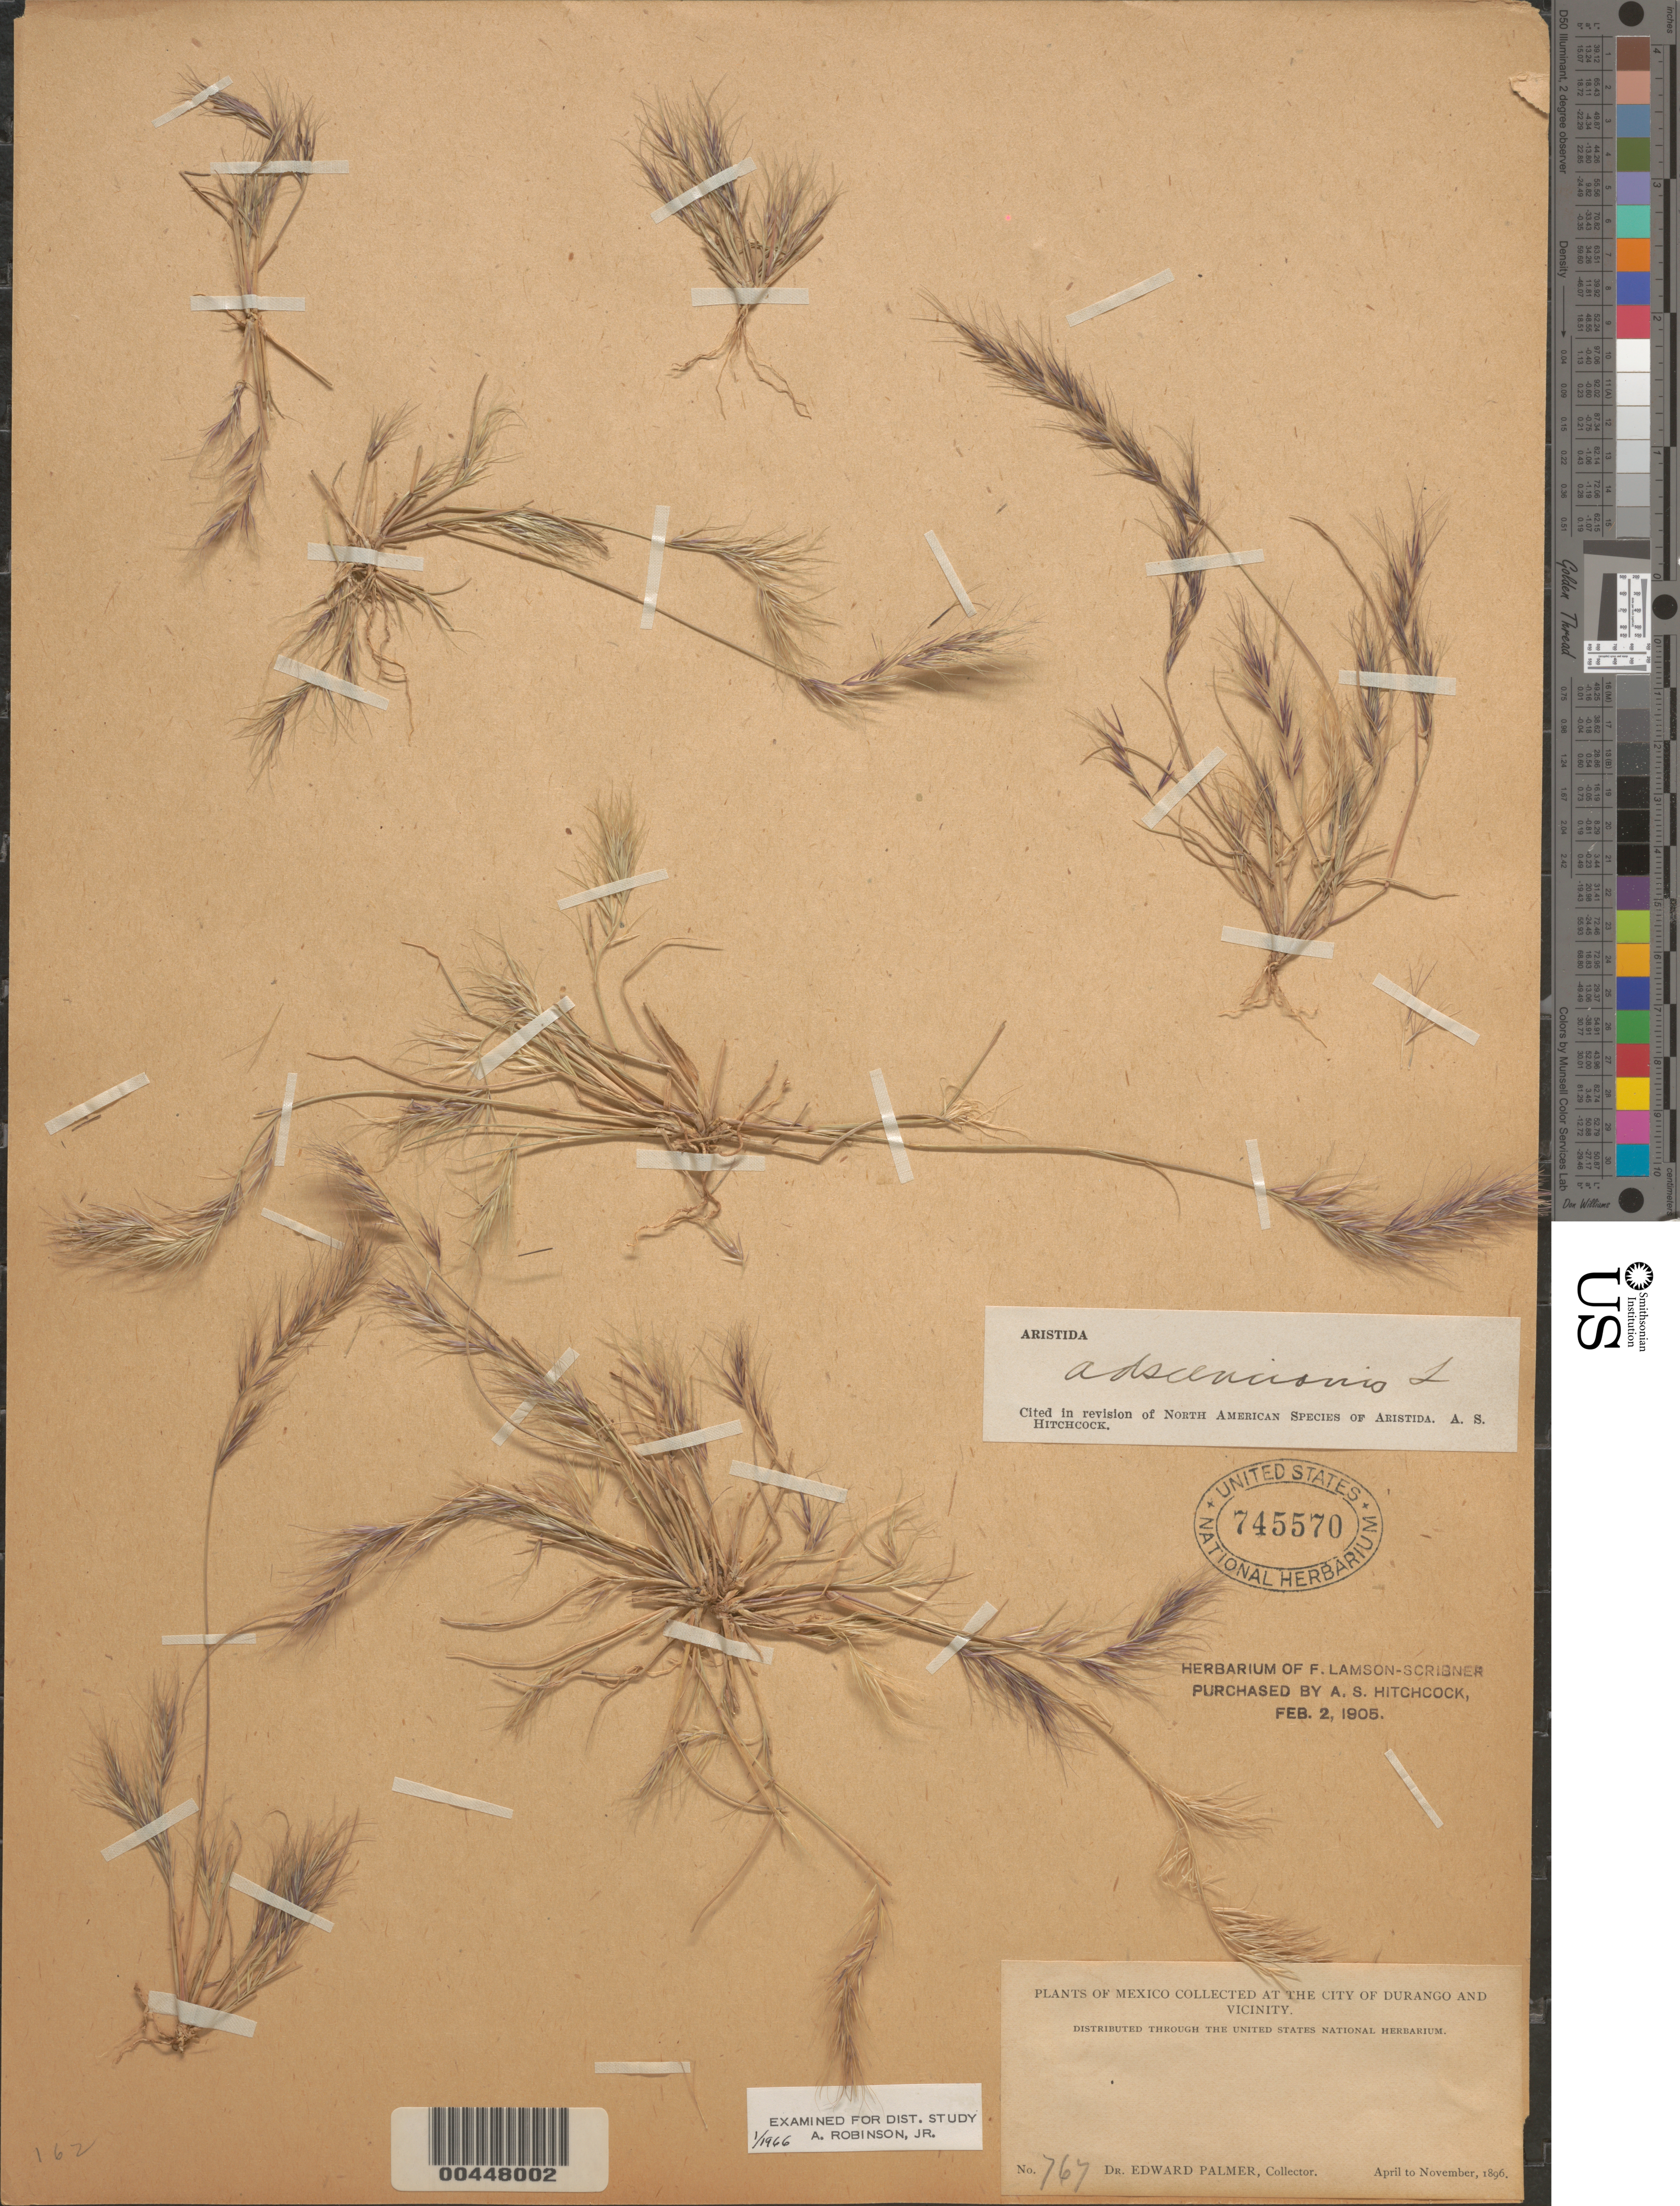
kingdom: Plantae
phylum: Tracheophyta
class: Liliopsida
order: Poales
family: Poaceae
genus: Aristida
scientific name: Aristida adscensionis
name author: L.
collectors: E. Palmer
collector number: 767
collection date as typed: Apr 1896 to Nov 1896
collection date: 1896-04/1896-11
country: Mexico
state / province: Durango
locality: City of Durango and vicinity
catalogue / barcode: US 745570